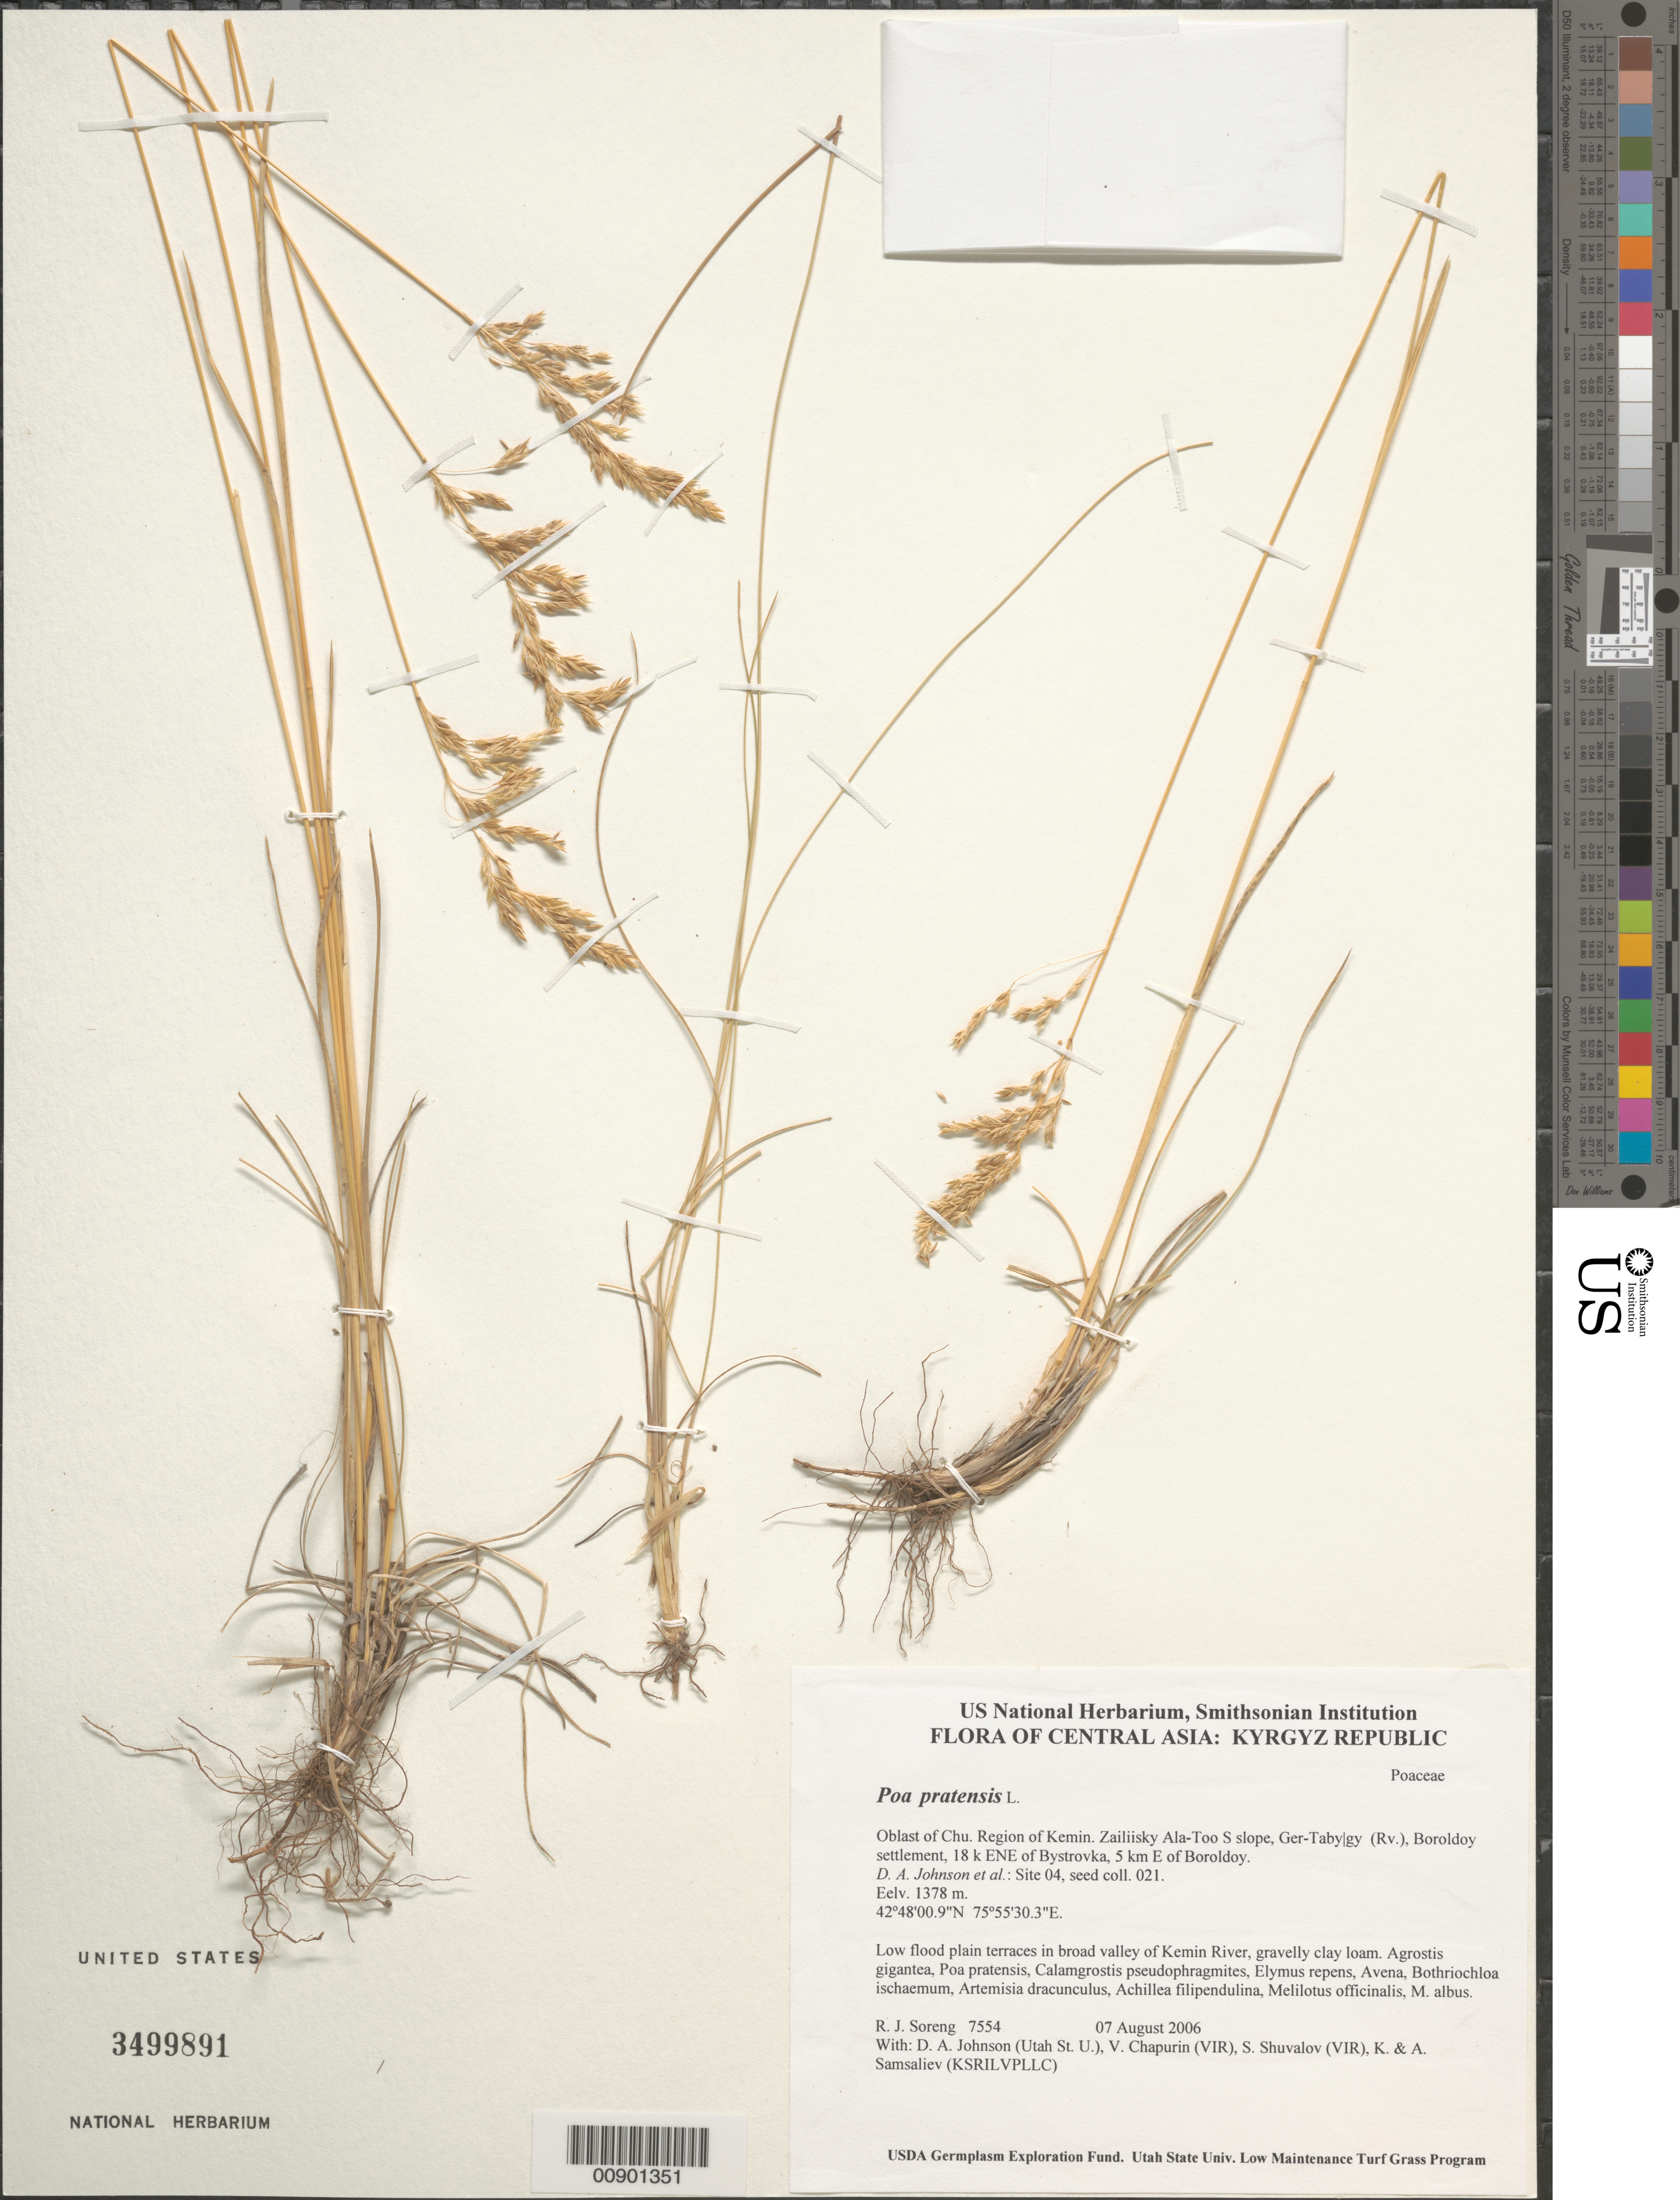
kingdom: Plantae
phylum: Tracheophyta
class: Liliopsida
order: Poales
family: Poaceae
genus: Poa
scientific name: Poa pratensis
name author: L.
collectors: R. J. Soreng, D. Johnson, S. Shuvalov, V. Chapurin, K. Samsaliev & A. Samsaliev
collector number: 7554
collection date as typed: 07 Aug 2006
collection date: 2006-08-07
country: Kyrgyzstan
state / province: Chu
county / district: Kemin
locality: Zailiisky Ala-Too S slope, Ger-Taby|gy (Rv.), Boroldoy settlement, 18 km ENE of Bystrovka, 5 km E of Boroldoy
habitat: Low flood plain terraces in broad valley of Kemin River, gravelly clay loam.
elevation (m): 1378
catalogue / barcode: US 3499891